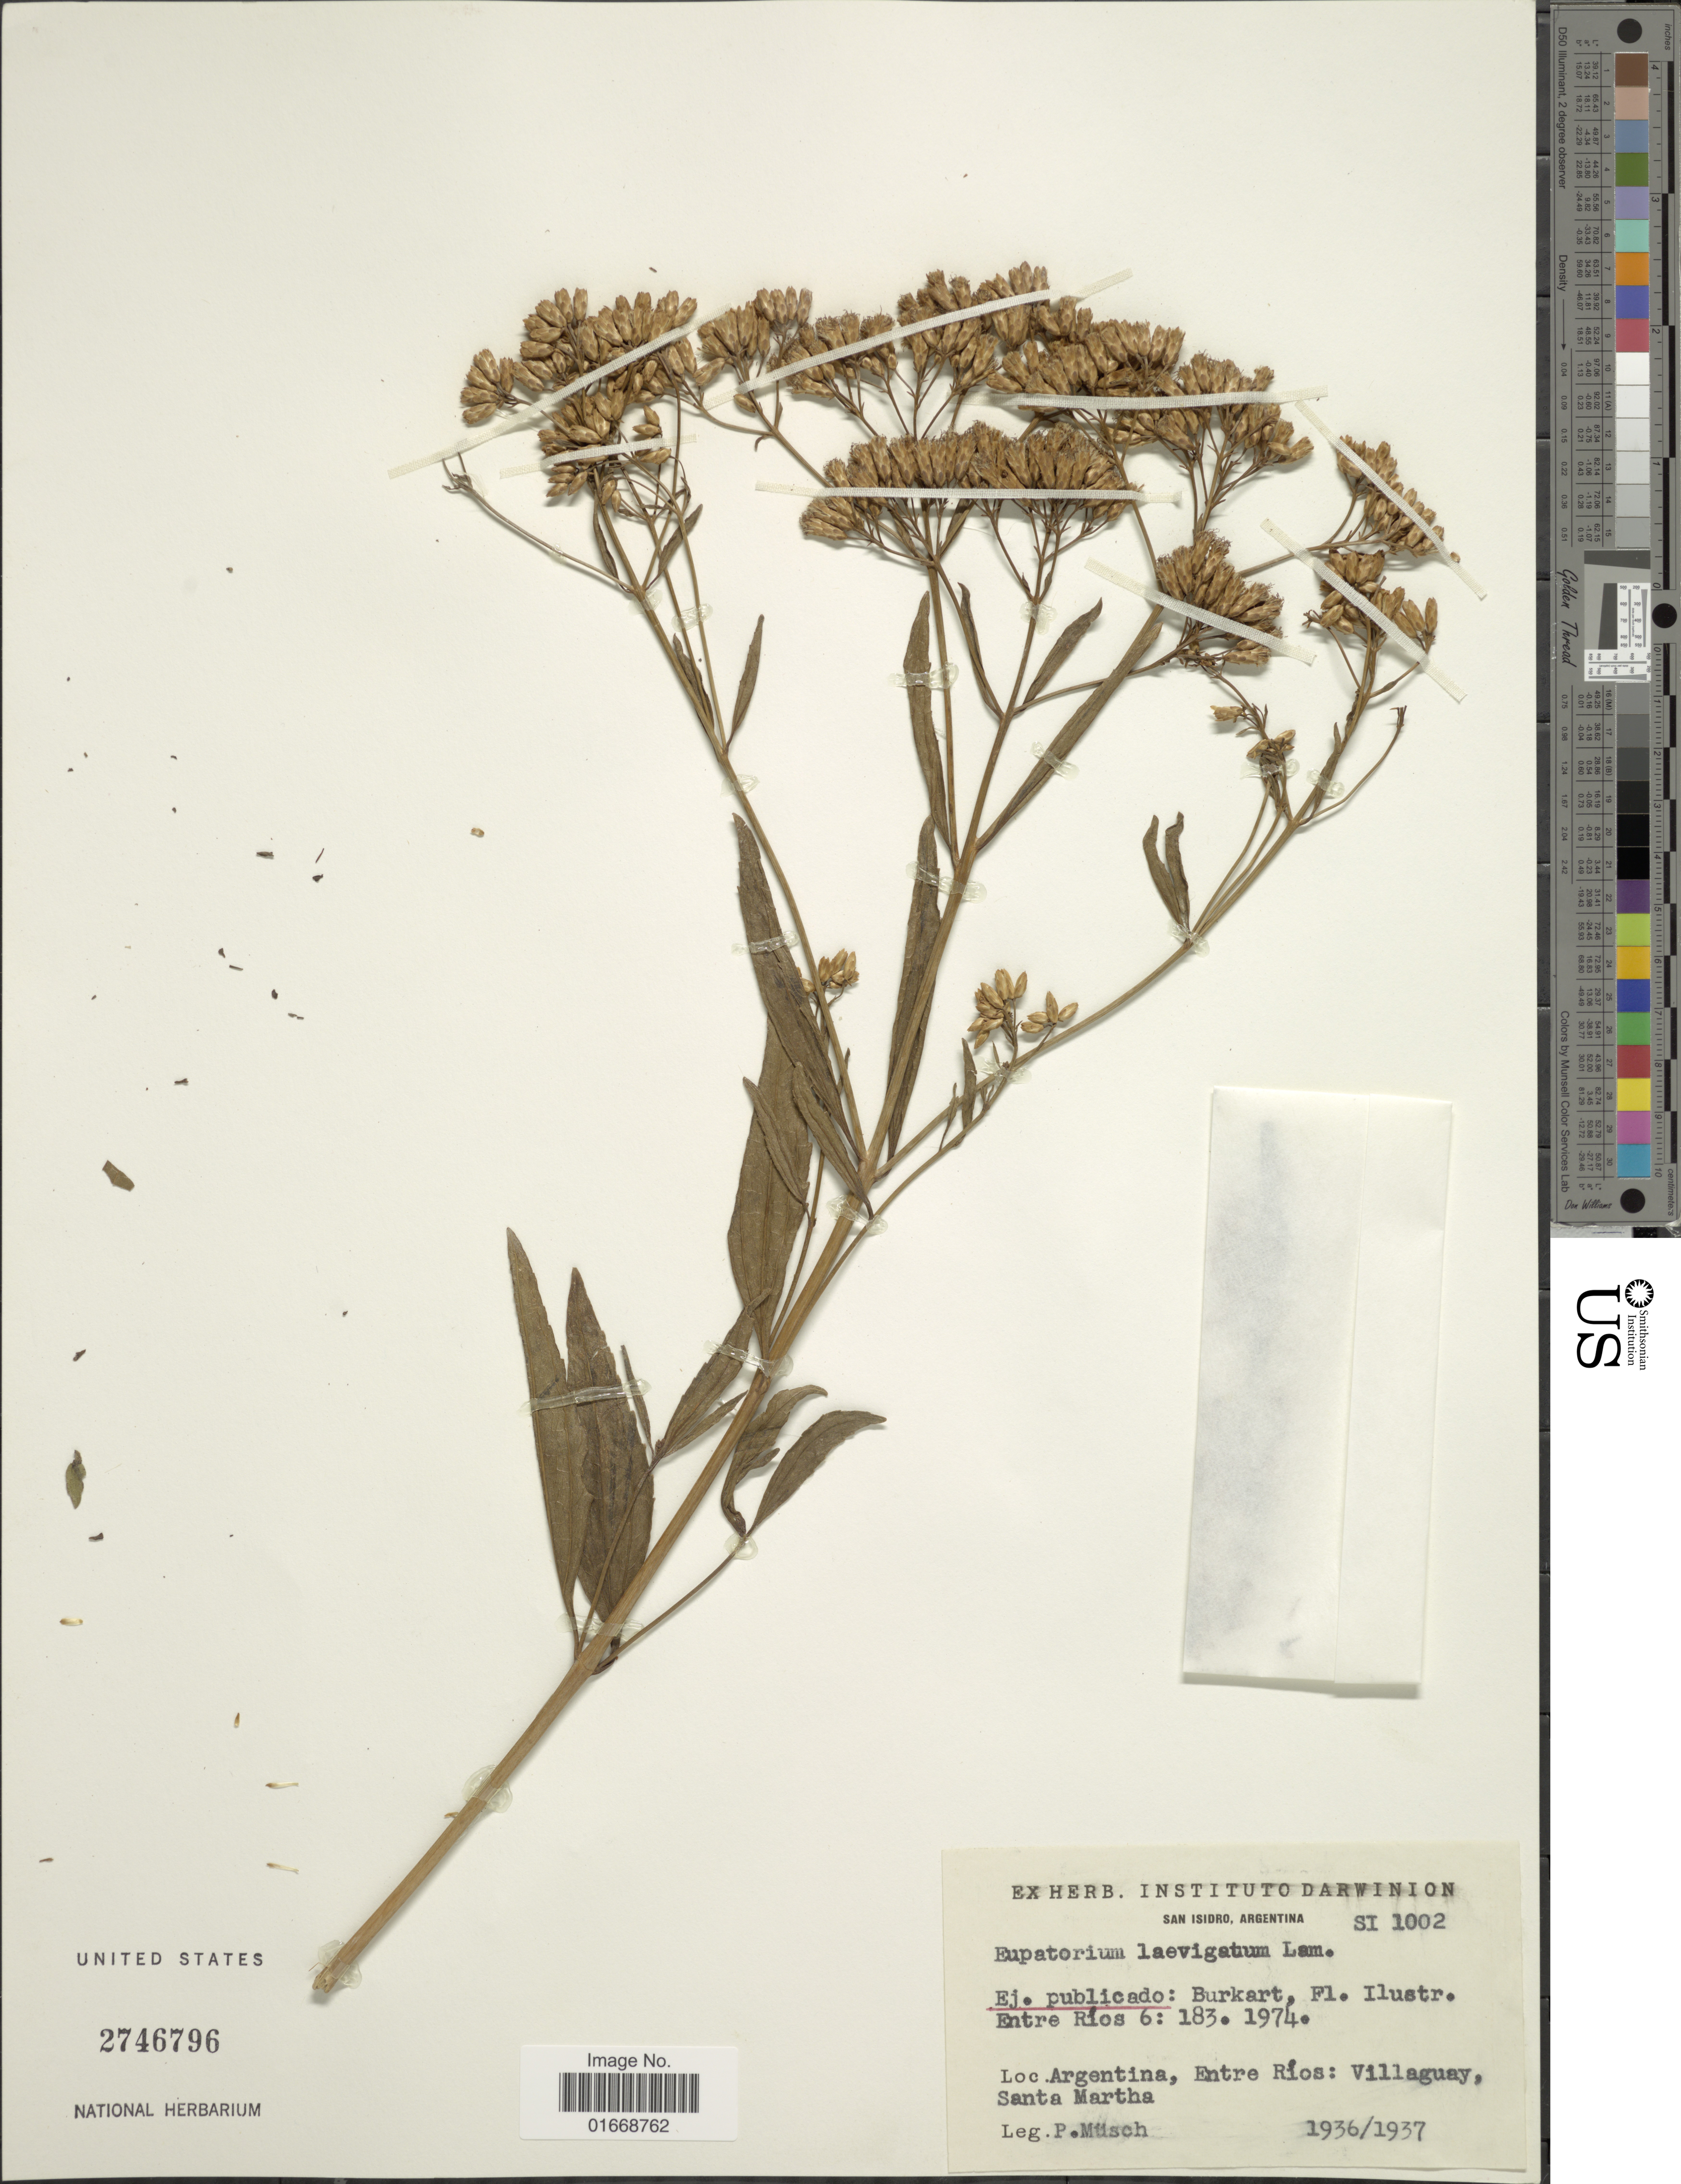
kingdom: Plantae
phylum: Tracheophyta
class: Magnoliopsida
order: Asterales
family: Asteraceae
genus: Chromolaena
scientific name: Chromolaena laevigatum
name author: Lam.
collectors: P. Müsch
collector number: SI 1002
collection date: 1936/1937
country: Argentina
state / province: Entre Rios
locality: San Isidro, Argentina, Entre Rios 6: 183, Entre Rios: Villaguay, Santa Martha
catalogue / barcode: US 2746796